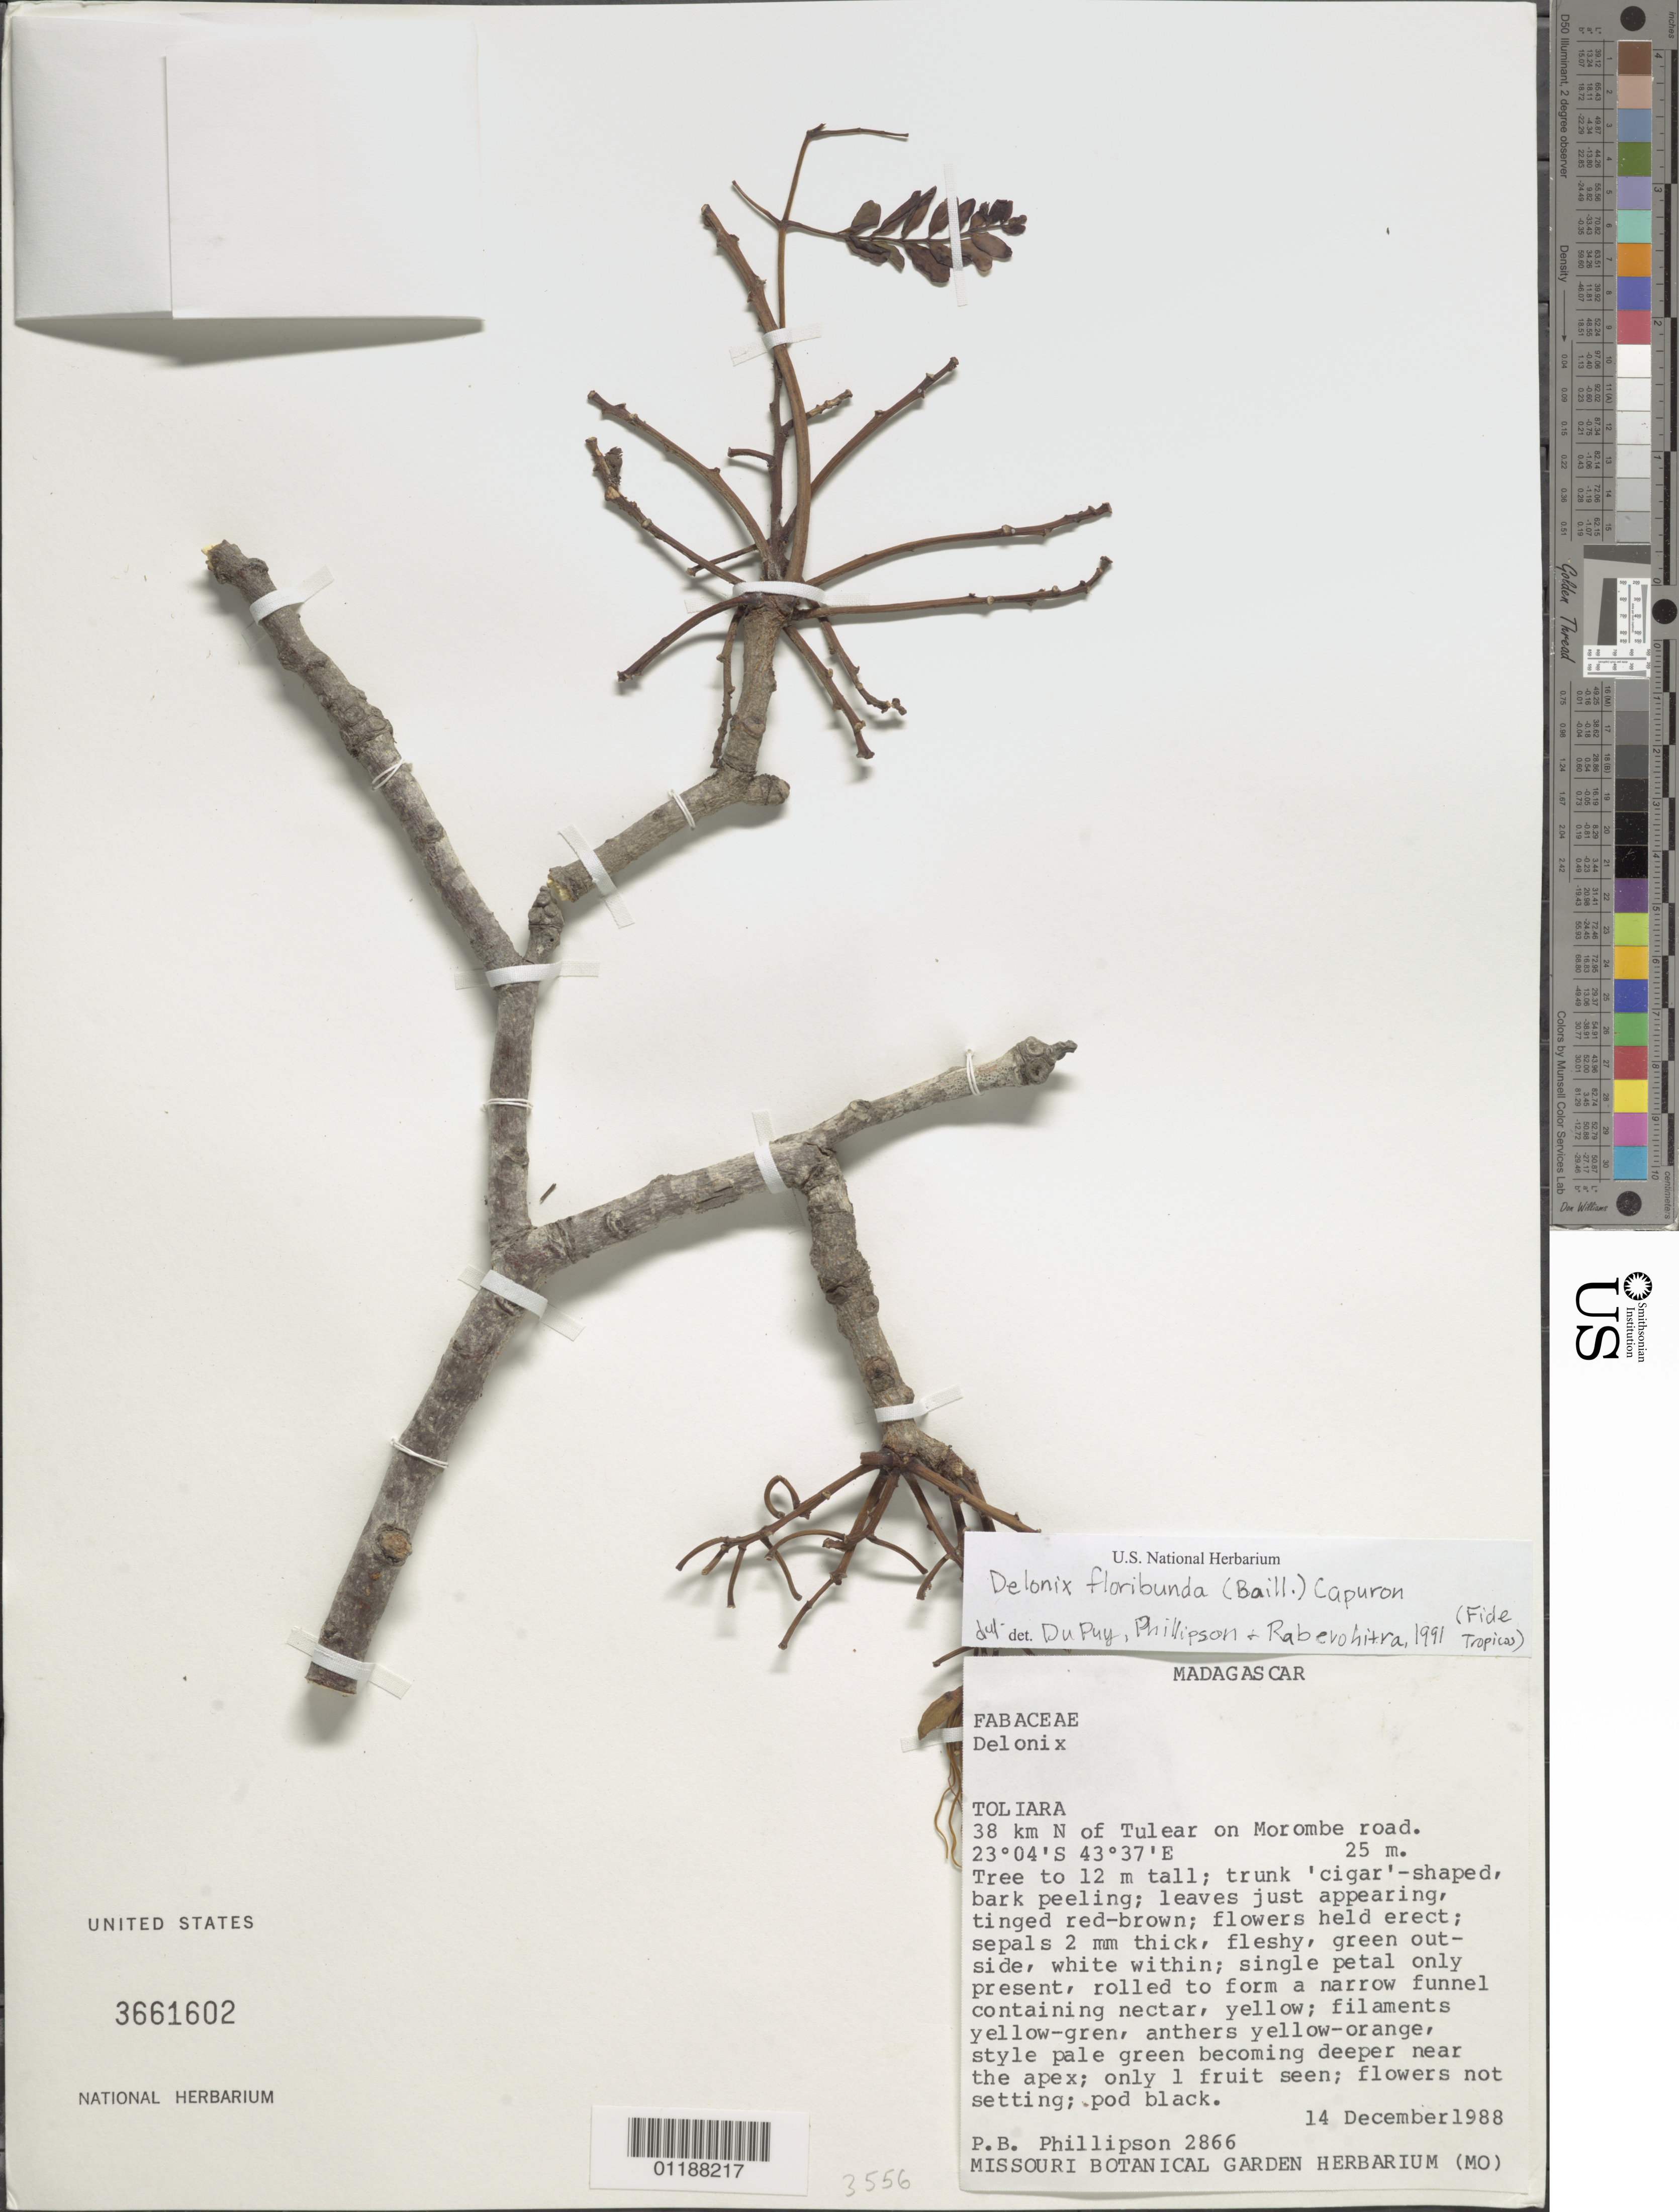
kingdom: Plantae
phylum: Tracheophyta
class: Magnoliopsida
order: Fabales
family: Fabaceae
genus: Delonix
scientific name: Delonix floribunda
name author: (Baill.) Capuron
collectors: P. B. Phillipson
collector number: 2866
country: Madagascar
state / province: Atsimo-Andrefana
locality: N of Tulear on Morombe road.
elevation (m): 25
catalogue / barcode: US 3661602